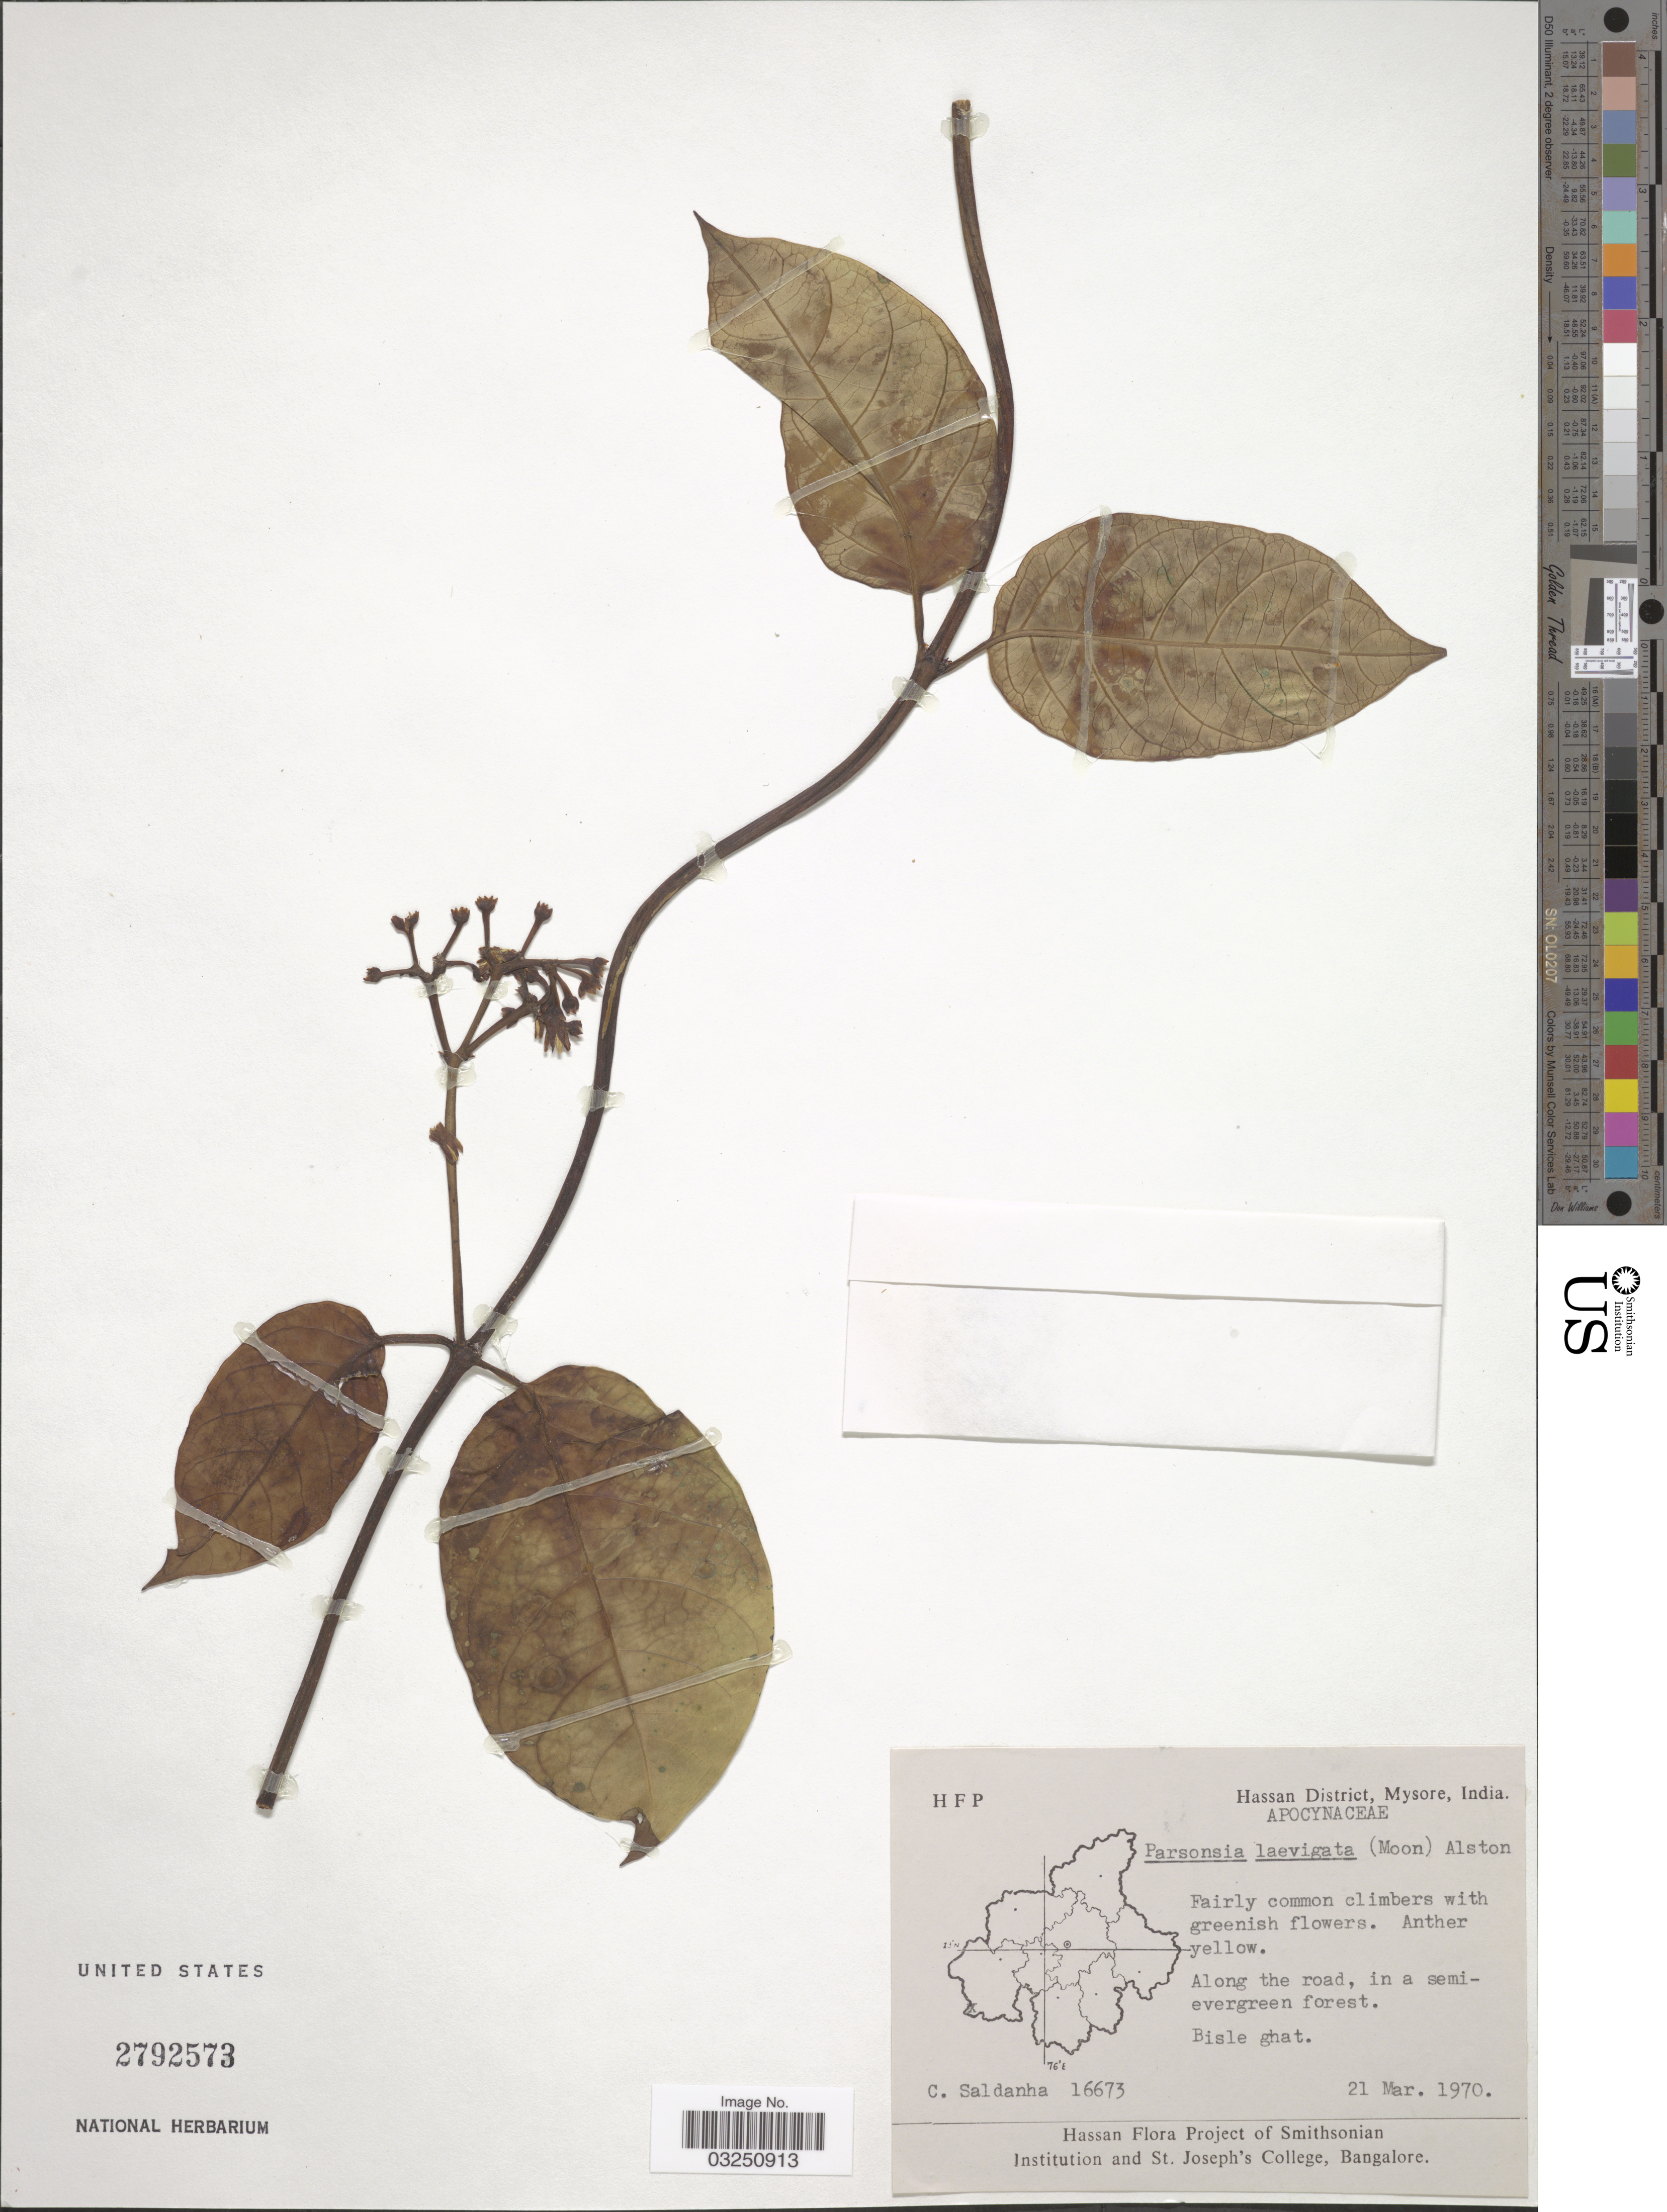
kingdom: Plantae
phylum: Tracheophyta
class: Magnoliopsida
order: Gentianales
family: Apocynaceae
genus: Parsonsia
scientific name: Parsonsia alboflavescens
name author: (Dennst.) Mabberley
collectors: C. Saldanha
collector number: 16673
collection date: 1970-03-21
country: India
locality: Hassan District, Mysore. Bisle ghat.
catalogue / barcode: US 2792573